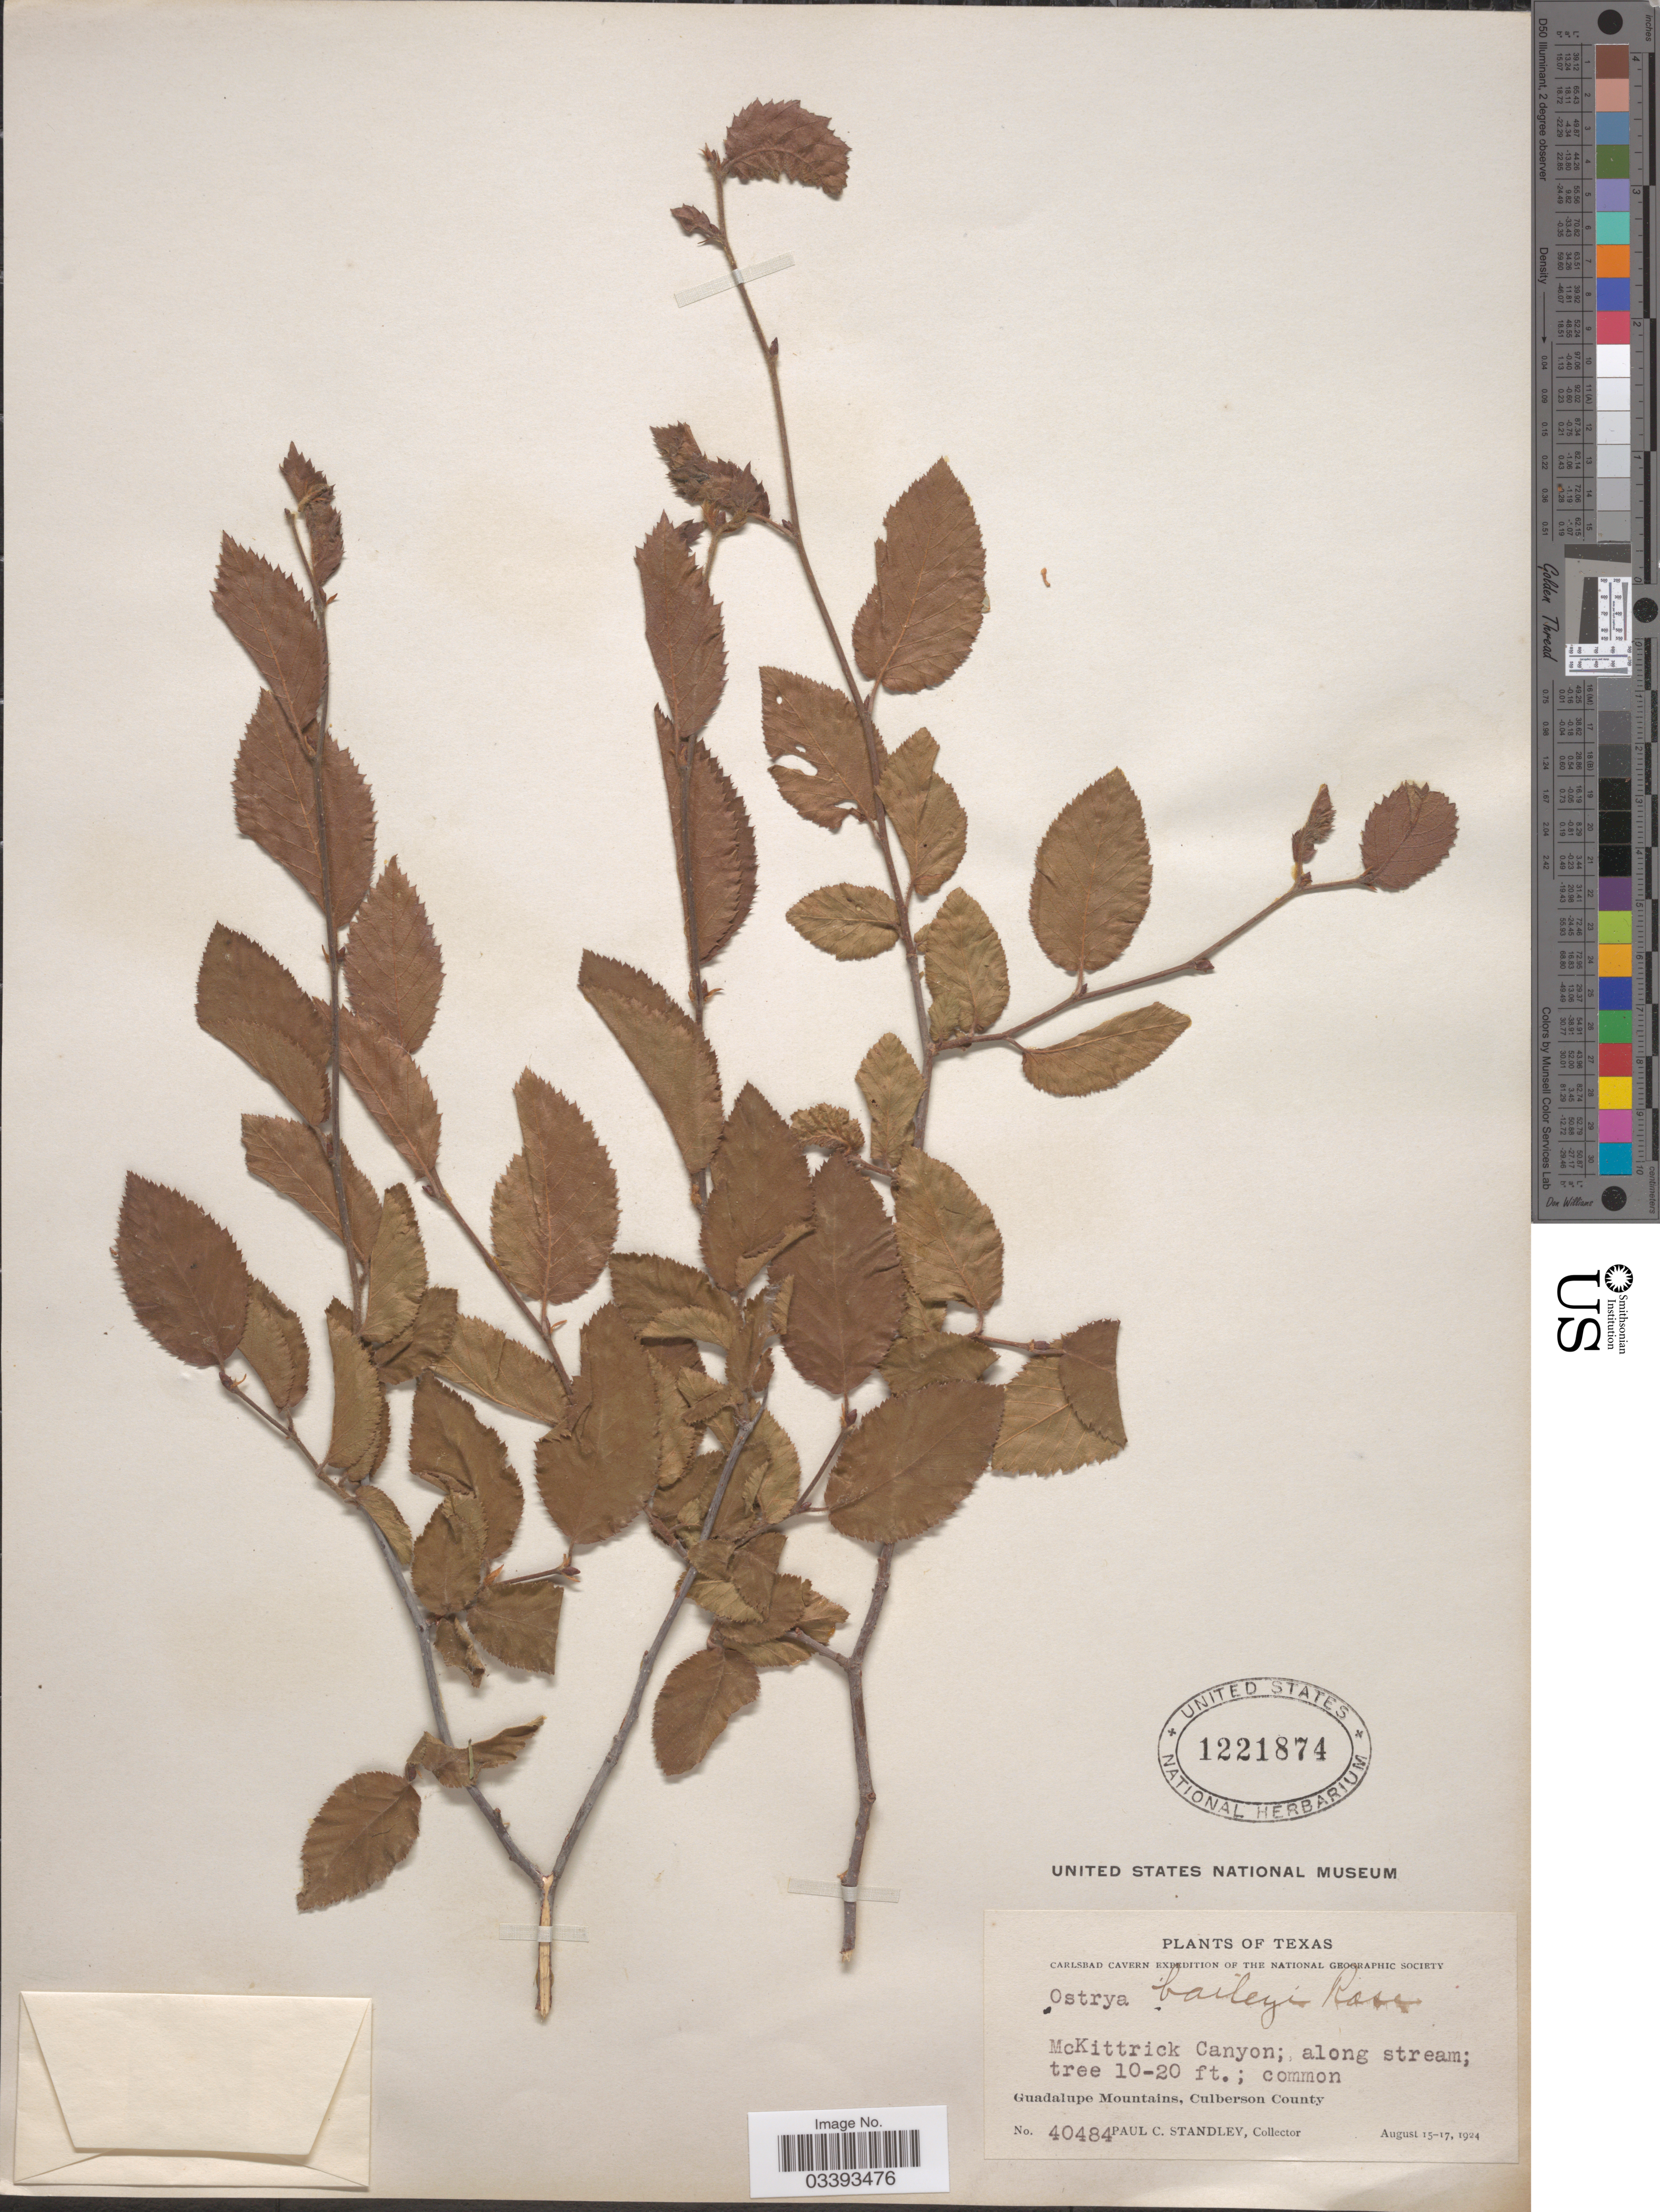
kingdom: Plantae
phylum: Tracheophyta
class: Magnoliopsida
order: Fagales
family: Betulaceae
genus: Ostrya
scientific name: Ostrya knowltoni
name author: Coville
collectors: P. C. Standley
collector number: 40484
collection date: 1924-08-15/1924-08-17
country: United States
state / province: Texas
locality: McKittrick Canyon; along stream. Guadalupe Mountains, Culberson County.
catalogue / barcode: US 1221874